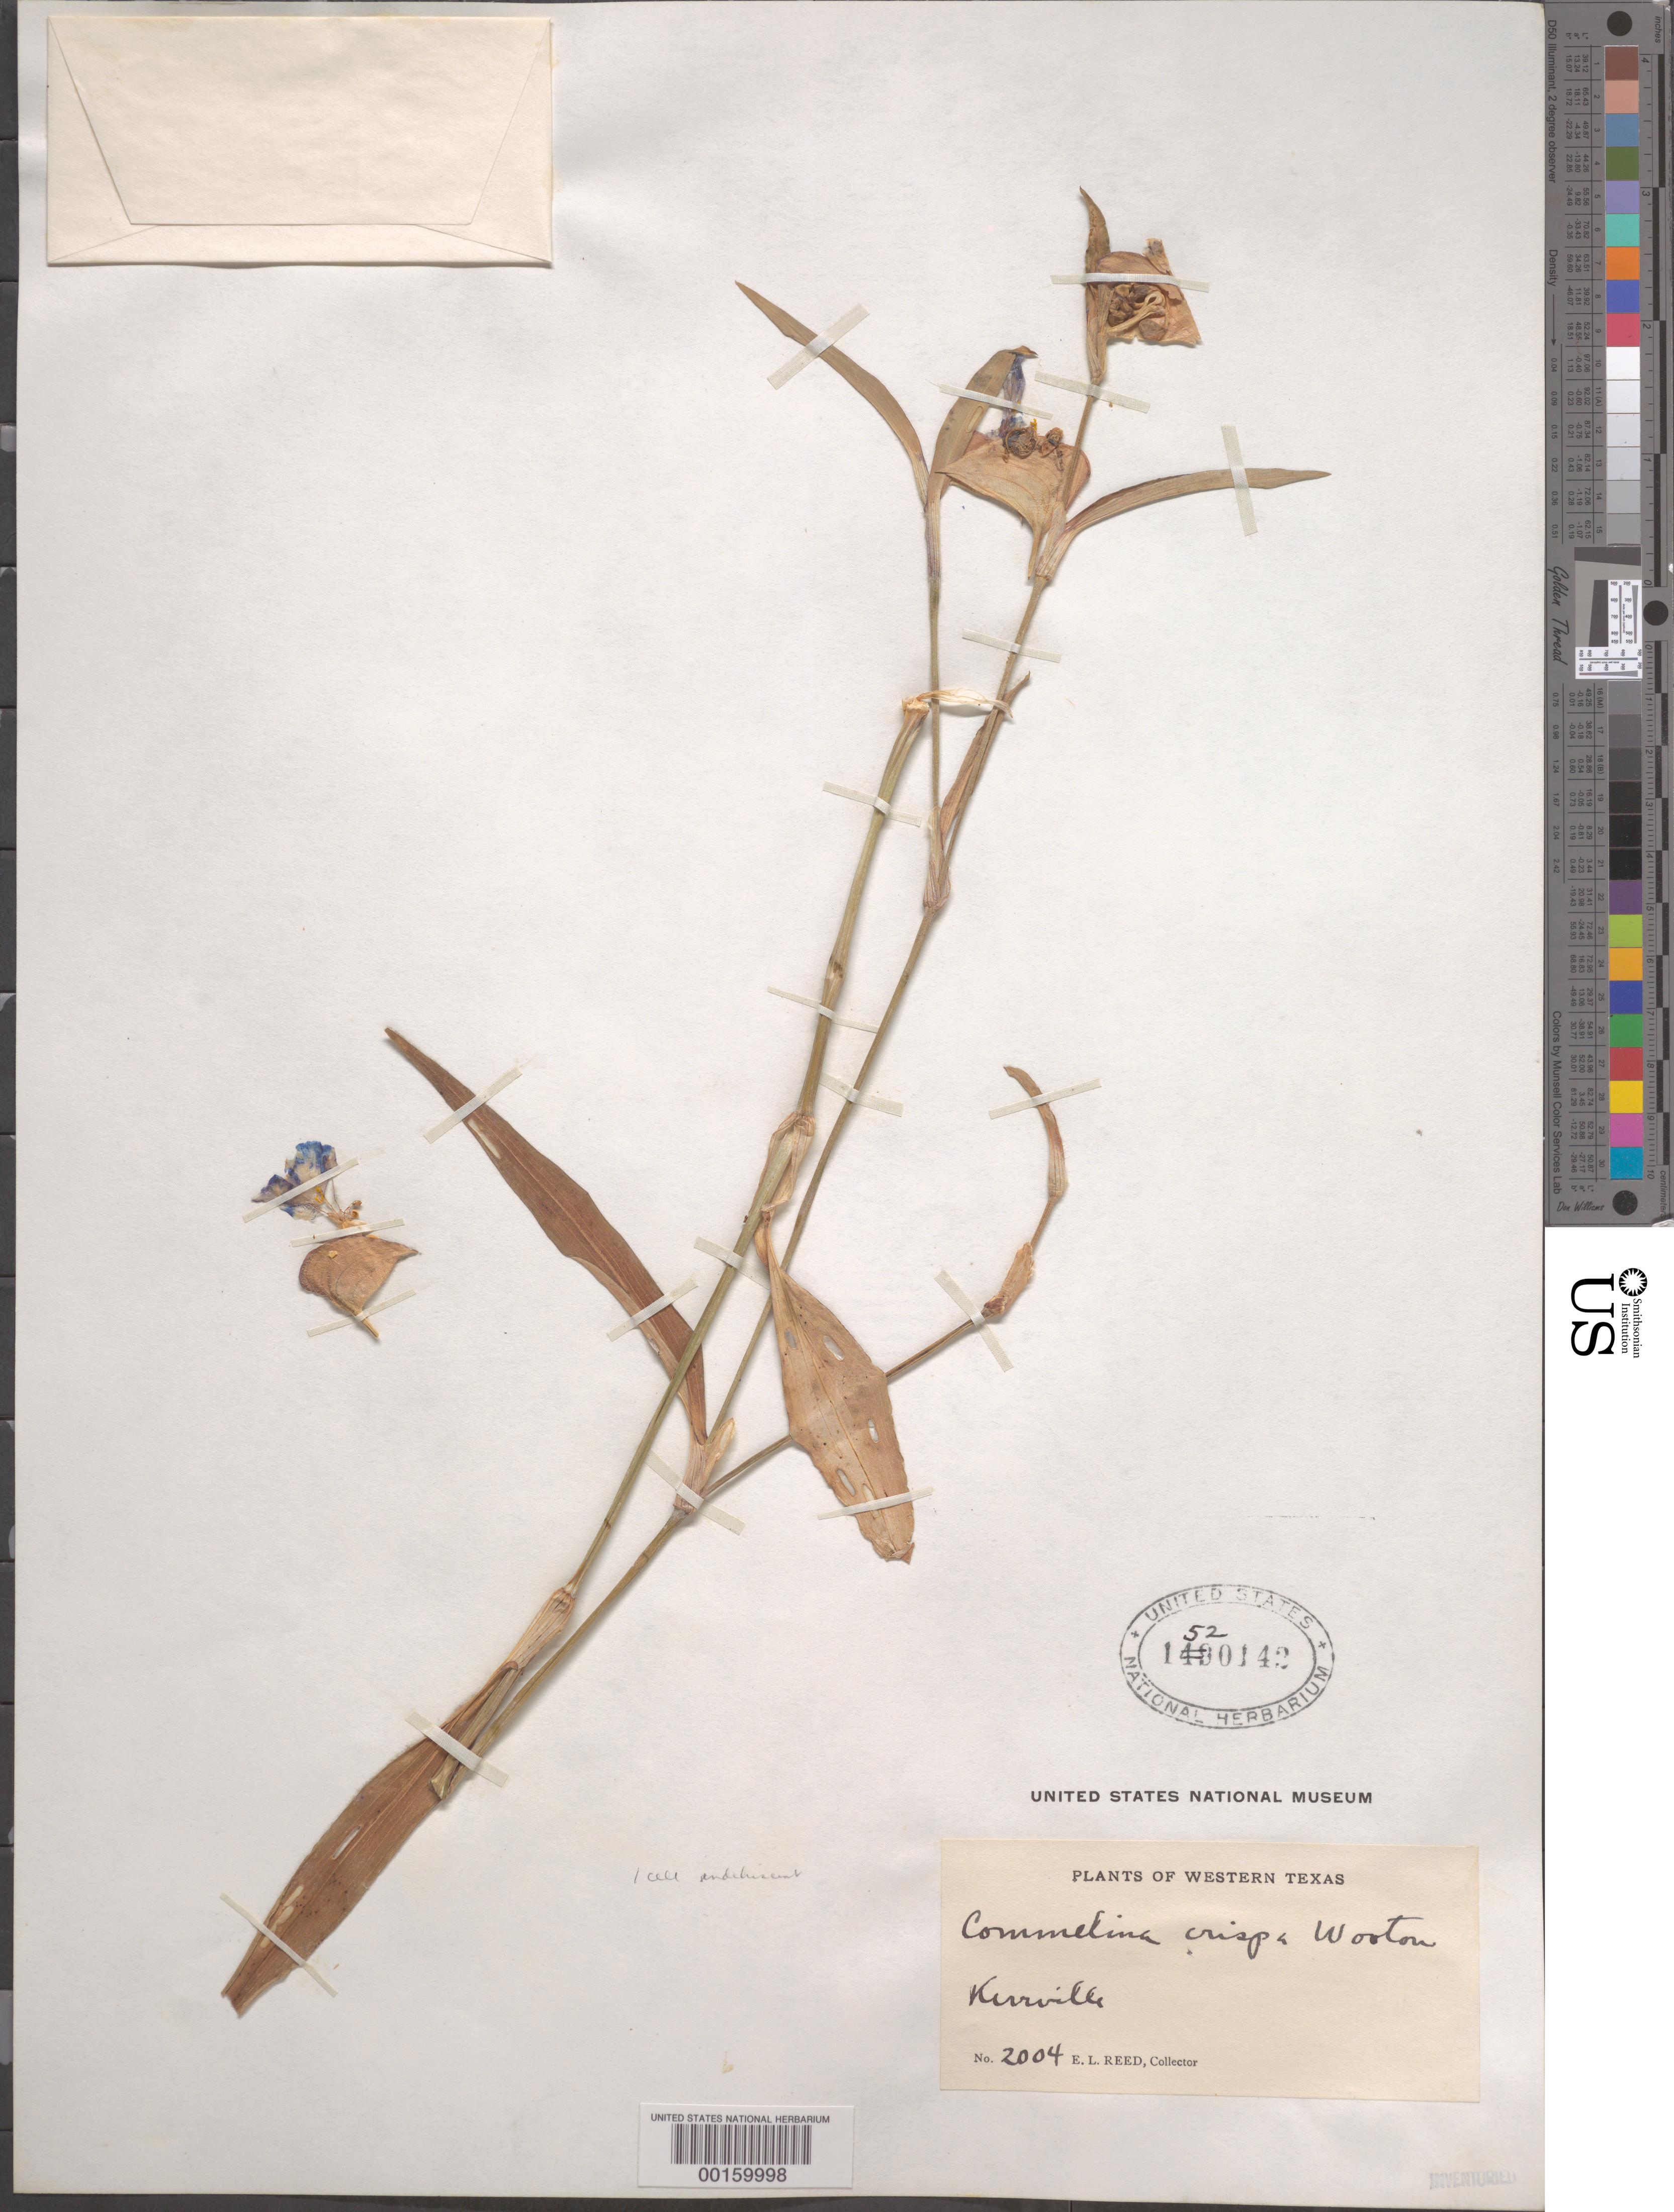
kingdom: Plantae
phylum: Tracheophyta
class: Liliopsida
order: Commelinales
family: Commelinaceae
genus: Commelina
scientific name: Commelina erecta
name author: L.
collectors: E. Reed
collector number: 2004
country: United States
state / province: Texas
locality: Polytechnic.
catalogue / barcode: US 1520142